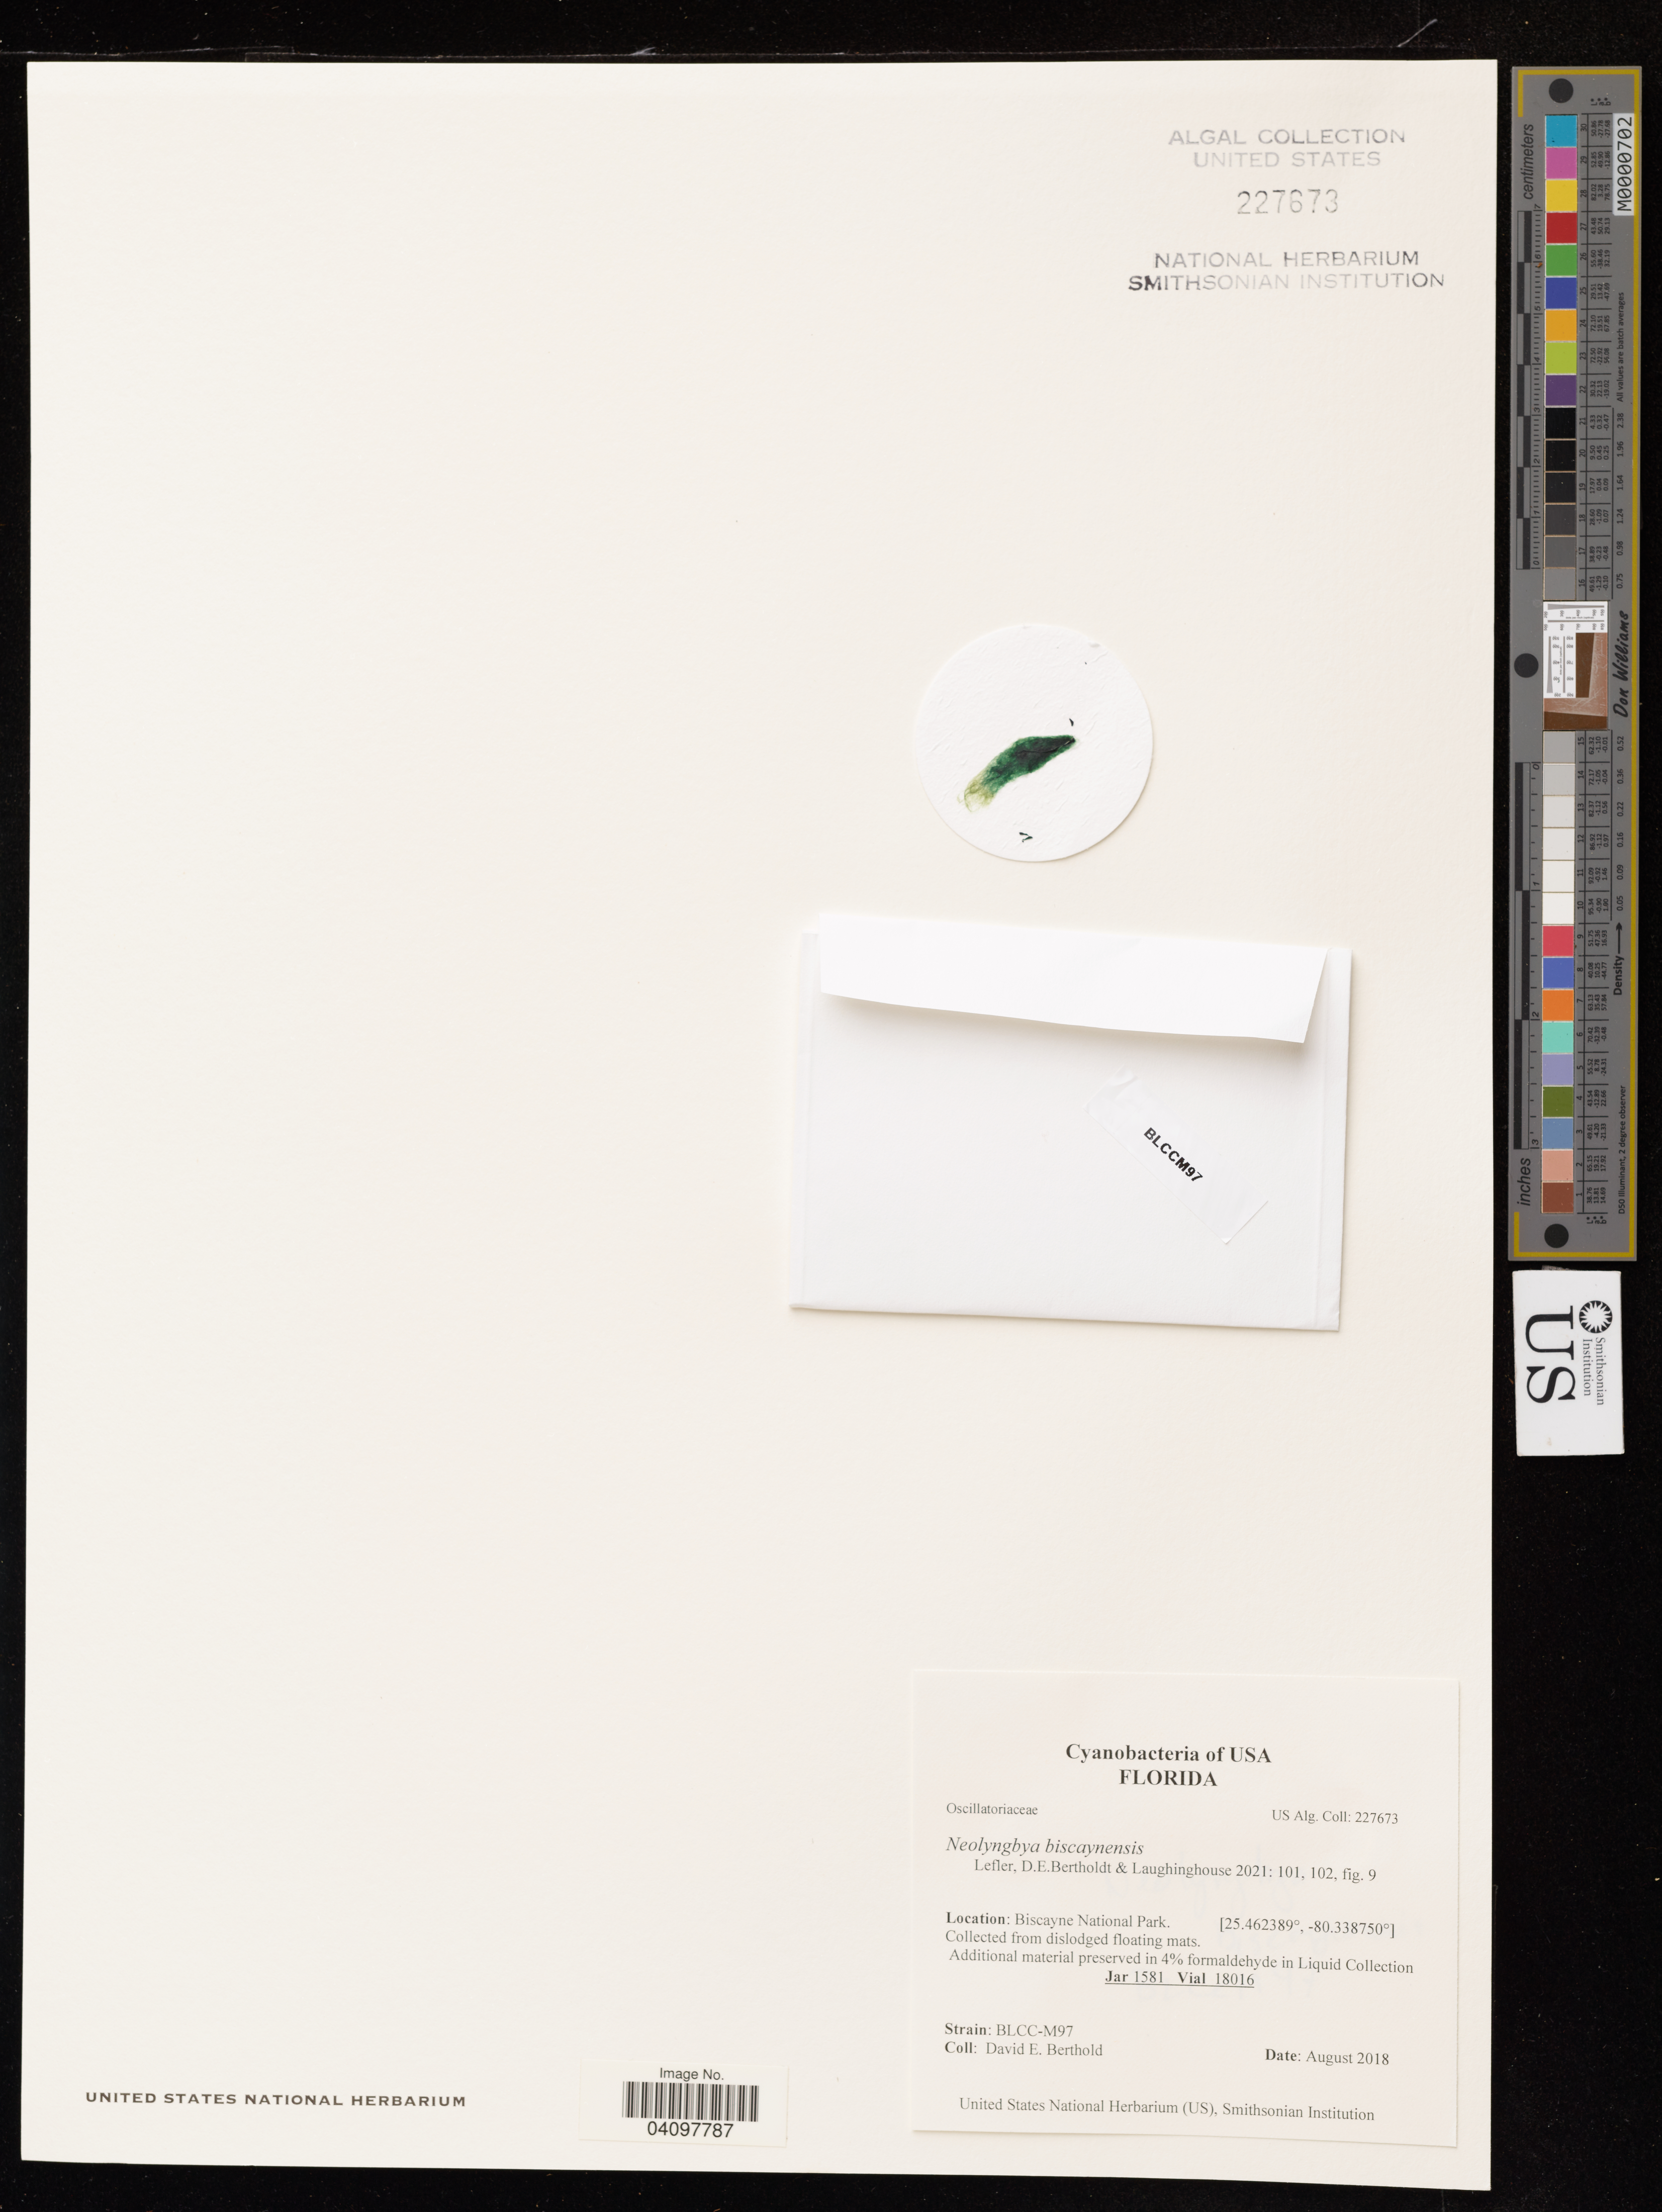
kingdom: Bacteria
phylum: Cyanobacteria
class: Cyanobacteriia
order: Cyanobacteriales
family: Microcoleaceae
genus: Neolyngbya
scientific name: Neolyngbya biscaynensis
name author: Lefler et al.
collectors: D. Berthold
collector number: BLCC-M97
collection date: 2018-08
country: United States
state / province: Florida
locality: Biscayne National Park. Collected from dislodged floating mats. Additional material preserved in 4% formaldehyde in Liquid Collection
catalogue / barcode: US 227673